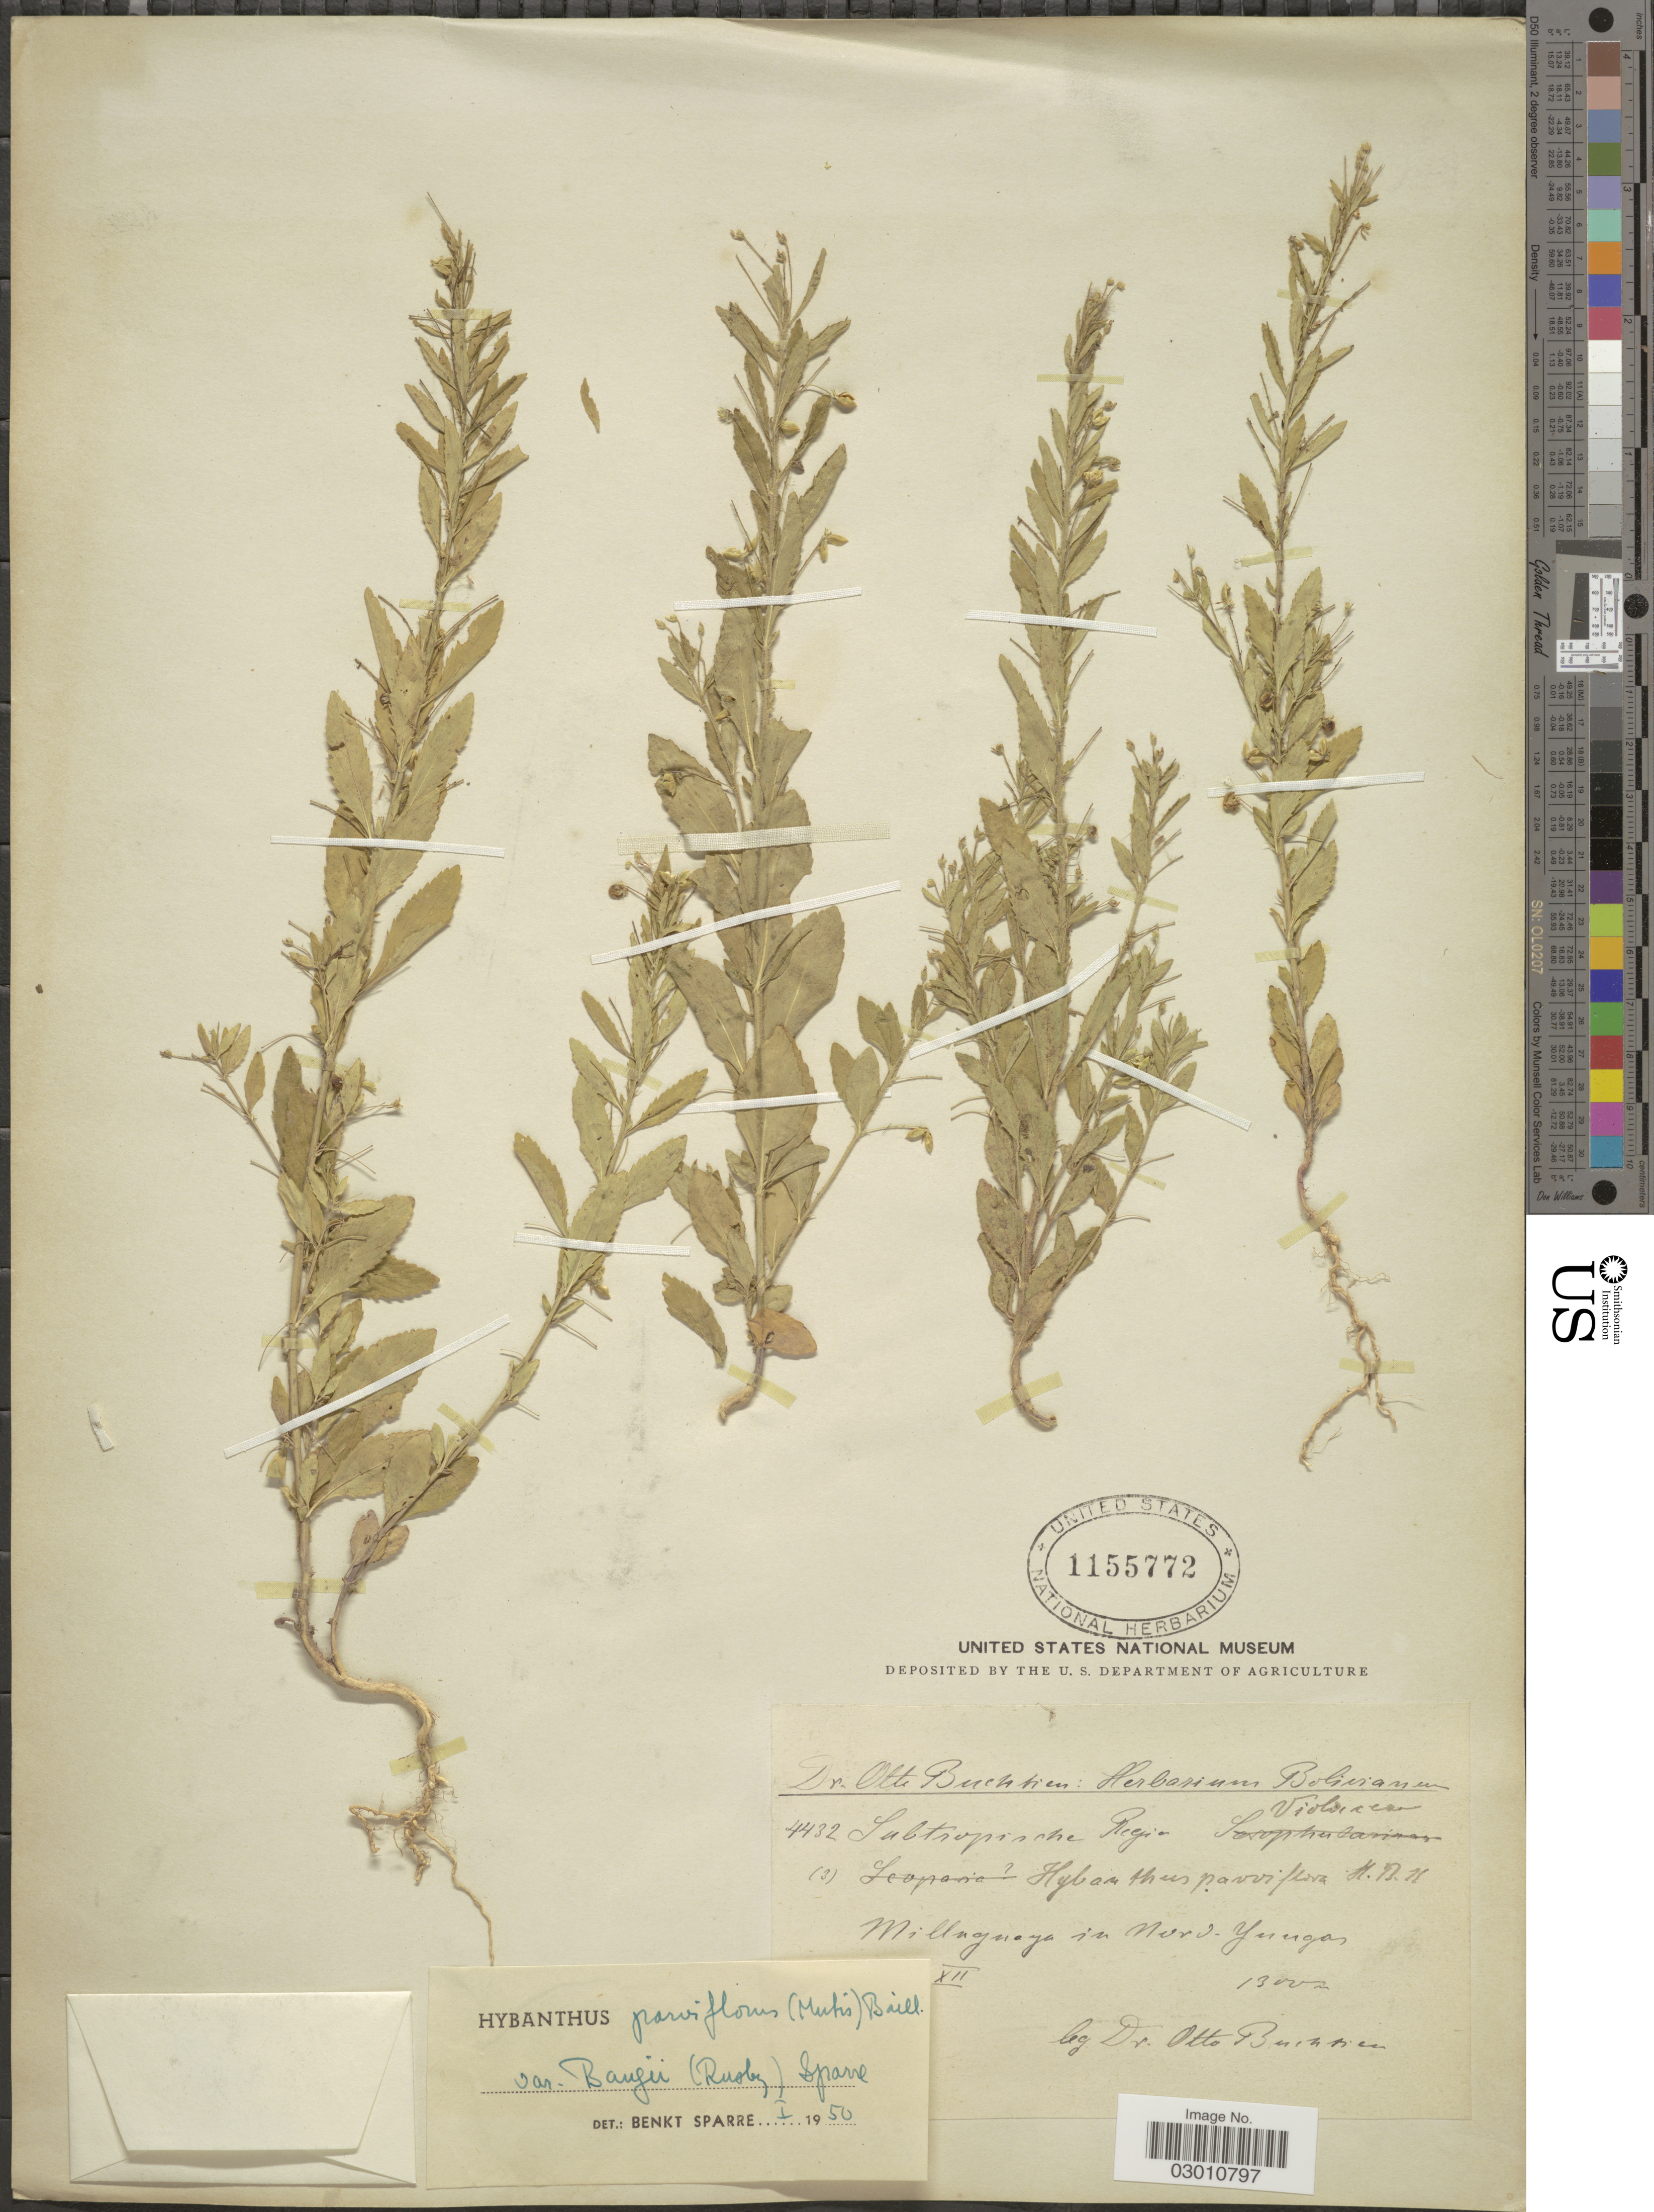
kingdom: Plantae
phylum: Tracheophyta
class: Magnoliopsida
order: Malpighiales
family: Violaceae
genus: Pombalia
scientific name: Pombalia parviflora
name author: (L. f.) Paula-Souza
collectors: O. Buchtien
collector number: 4432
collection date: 1933-12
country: Bolivia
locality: Milluguaya in Nord-Yungas.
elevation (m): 1300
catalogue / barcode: US 1155772